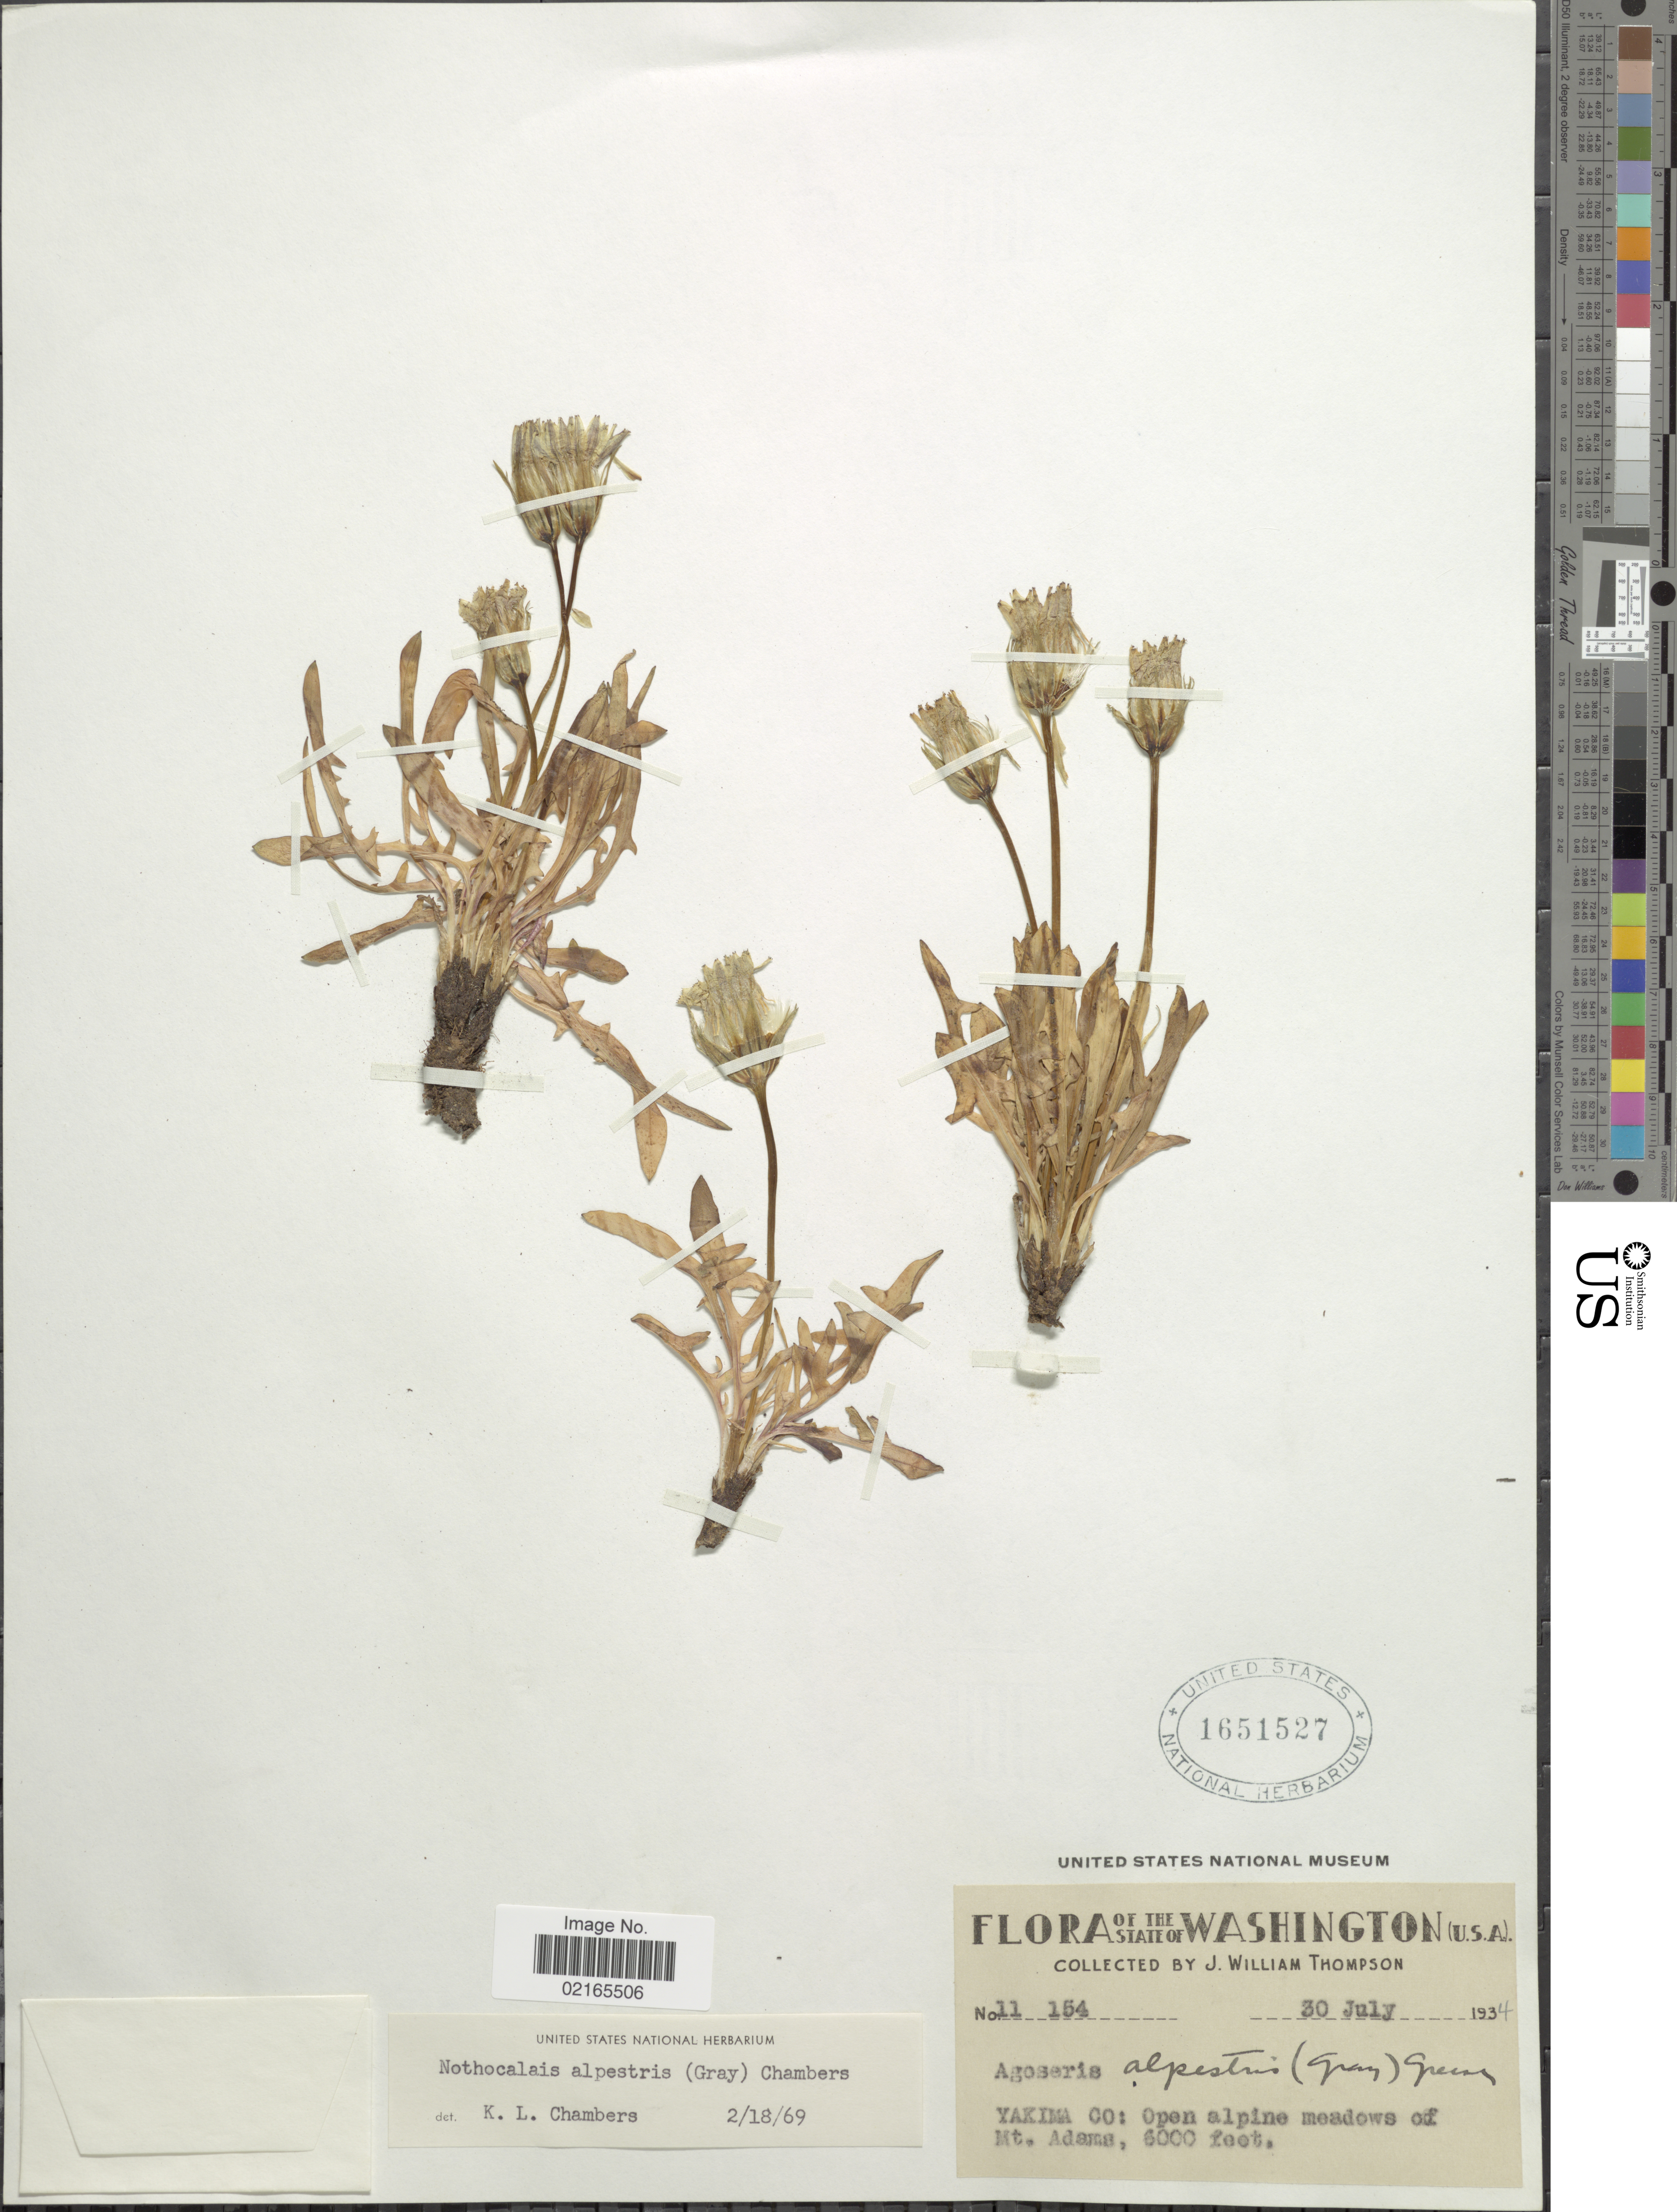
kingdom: Plantae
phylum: Tracheophyta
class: Magnoliopsida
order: Asterales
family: Asteraceae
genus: Nothocalais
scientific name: Nothocalais alpestris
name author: (A. Gray) K.L. Chambers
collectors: J. W. Thompson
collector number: II54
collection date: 1934-07-30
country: United States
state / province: Washington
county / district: Yakima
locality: Yakima Co: open alpine meadows of Mt. Adams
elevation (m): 1829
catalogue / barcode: US 1651527